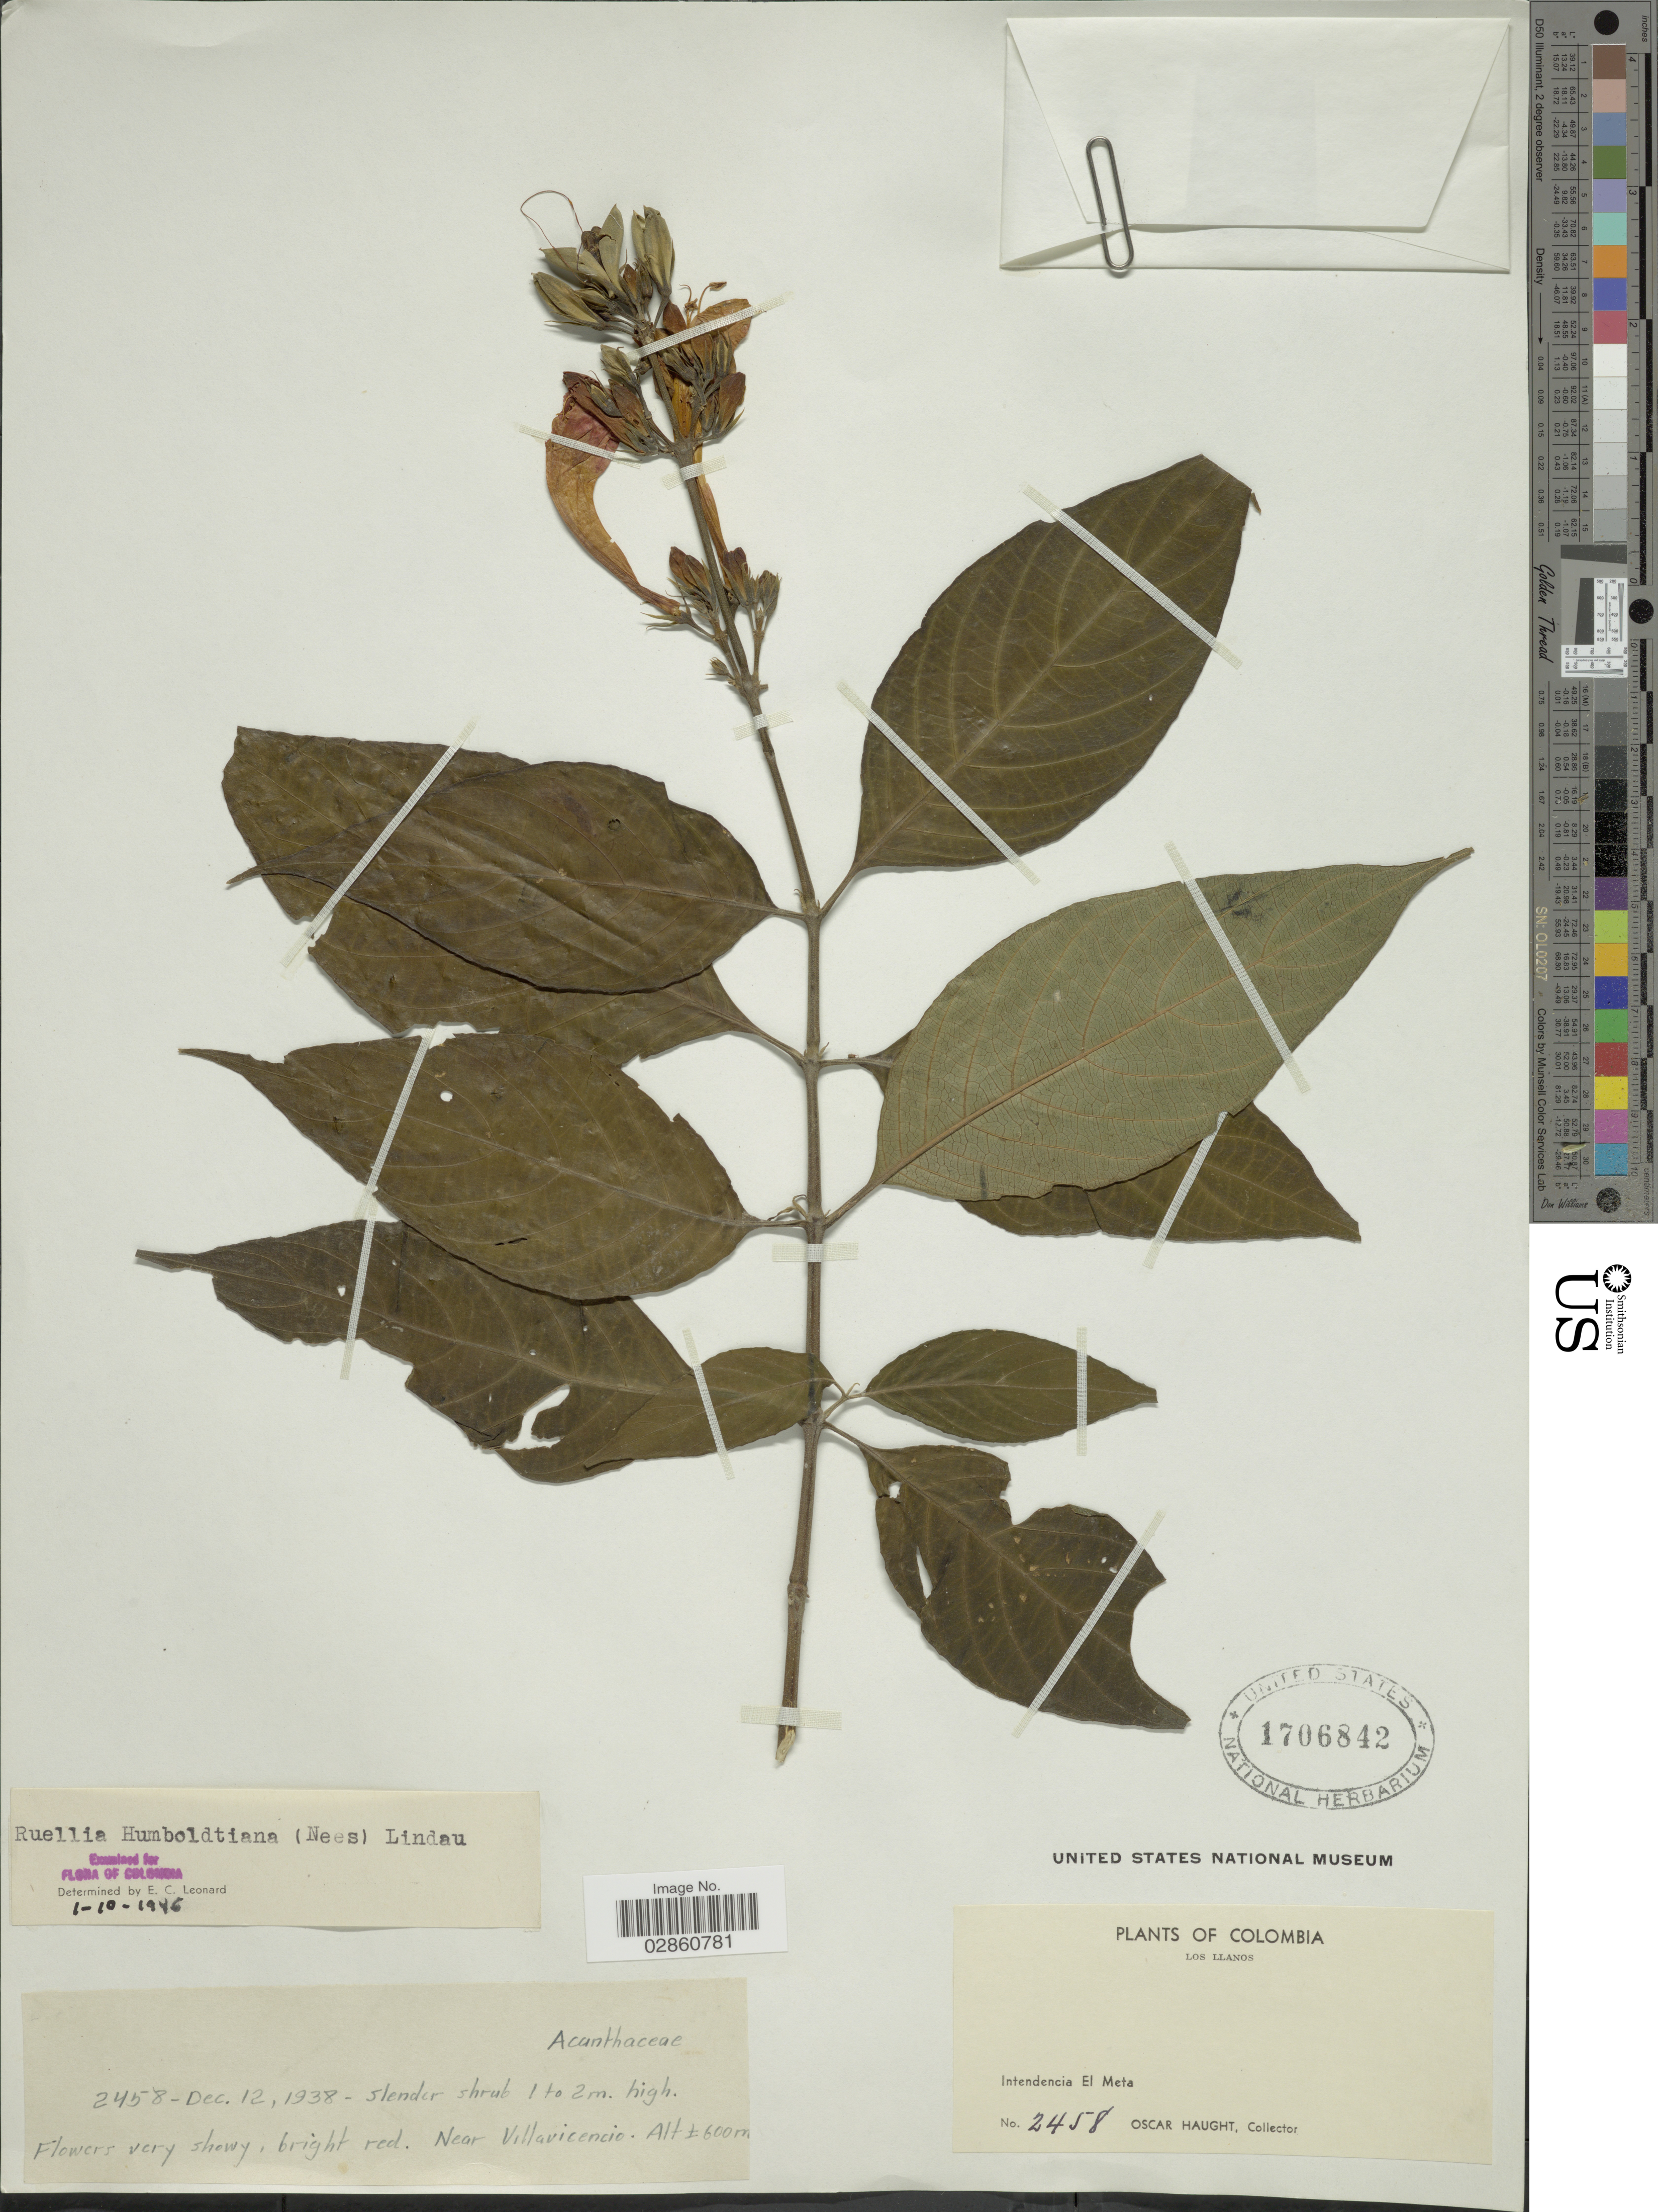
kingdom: Plantae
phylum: Tracheophyta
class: Magnoliopsida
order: Lamiales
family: Acanthaceae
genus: Ruellia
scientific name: Ruellia humboldtiana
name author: (Nees) Lindau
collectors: O. L. Haught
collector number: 2458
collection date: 1938-12-12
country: Colombia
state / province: Meta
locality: Los Llanos. Intendencia El Meta. Near Villavicencio.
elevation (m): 600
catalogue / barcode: US 1706842